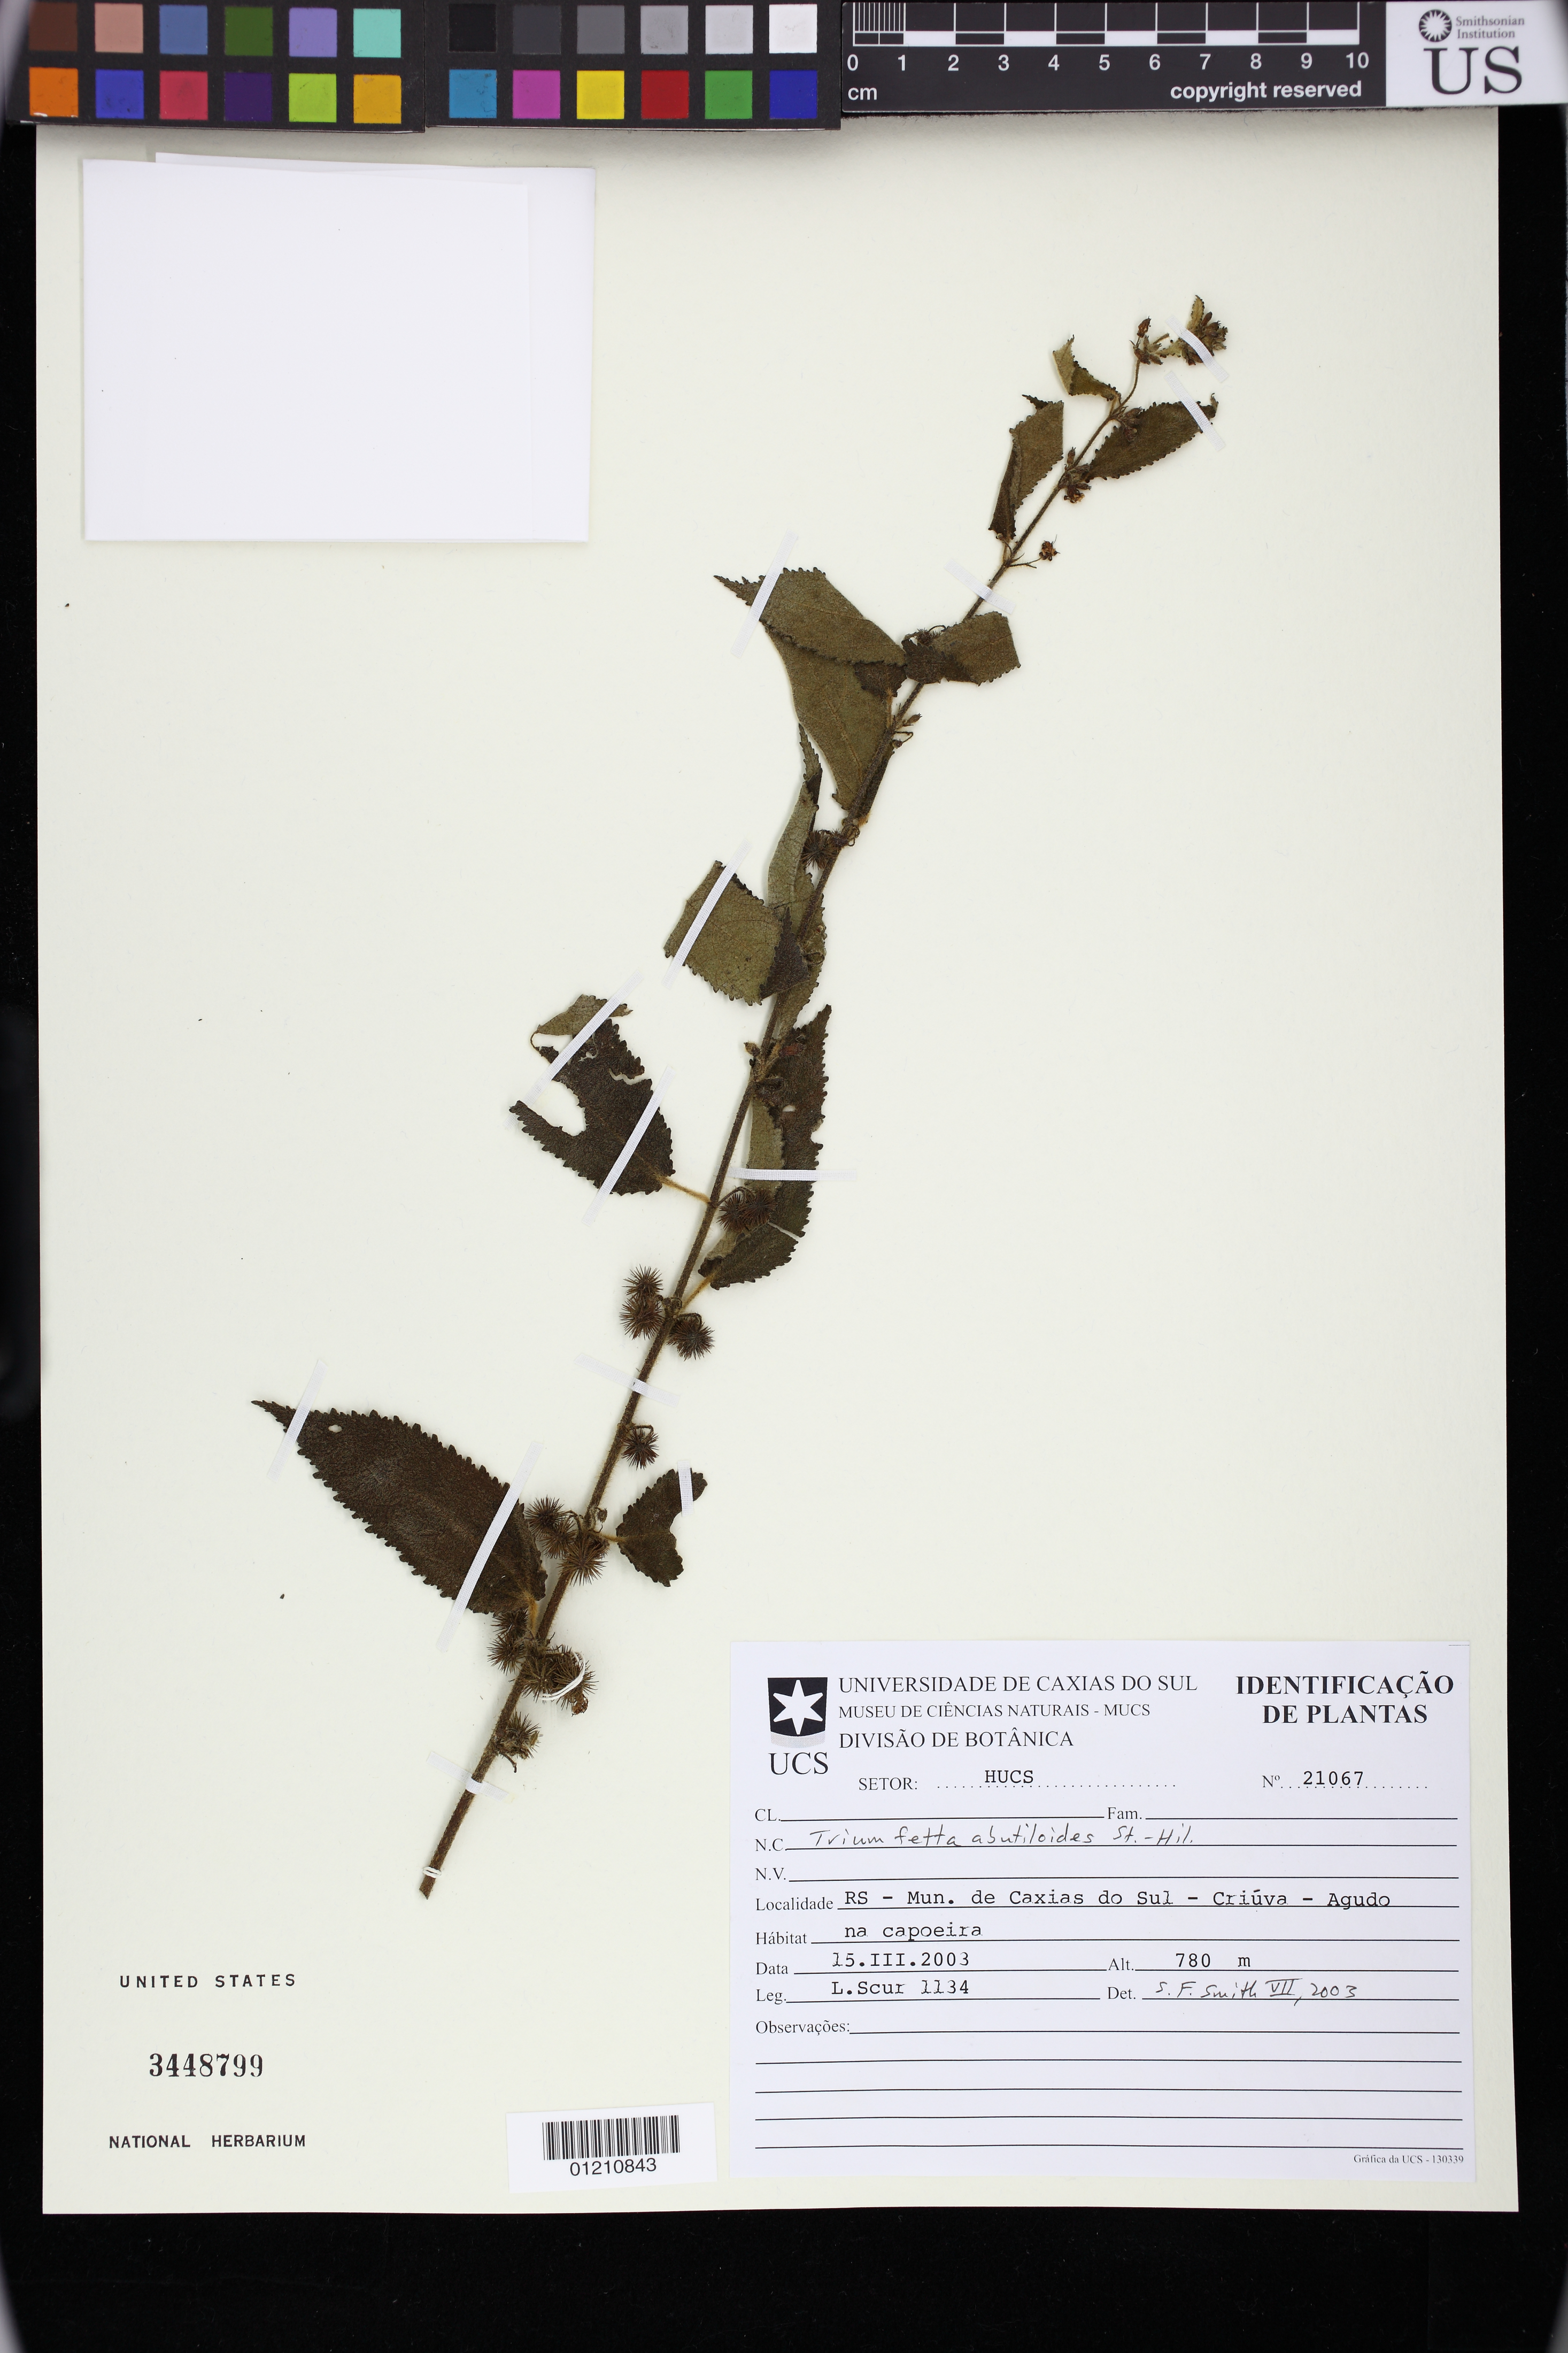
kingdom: Plantae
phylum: Tracheophyta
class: Magnoliopsida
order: Malvales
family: Malvaceae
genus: Triumfetta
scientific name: Triumfetta abutiloides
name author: A. St.-Hil.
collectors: L. Scur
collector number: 21067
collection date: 2003-03-15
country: Brazil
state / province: Rio Grande do Sul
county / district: Agudo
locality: RS - Mun. de Caxias do Sul - Criuva - Agudo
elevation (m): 780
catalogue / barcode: US 3448799